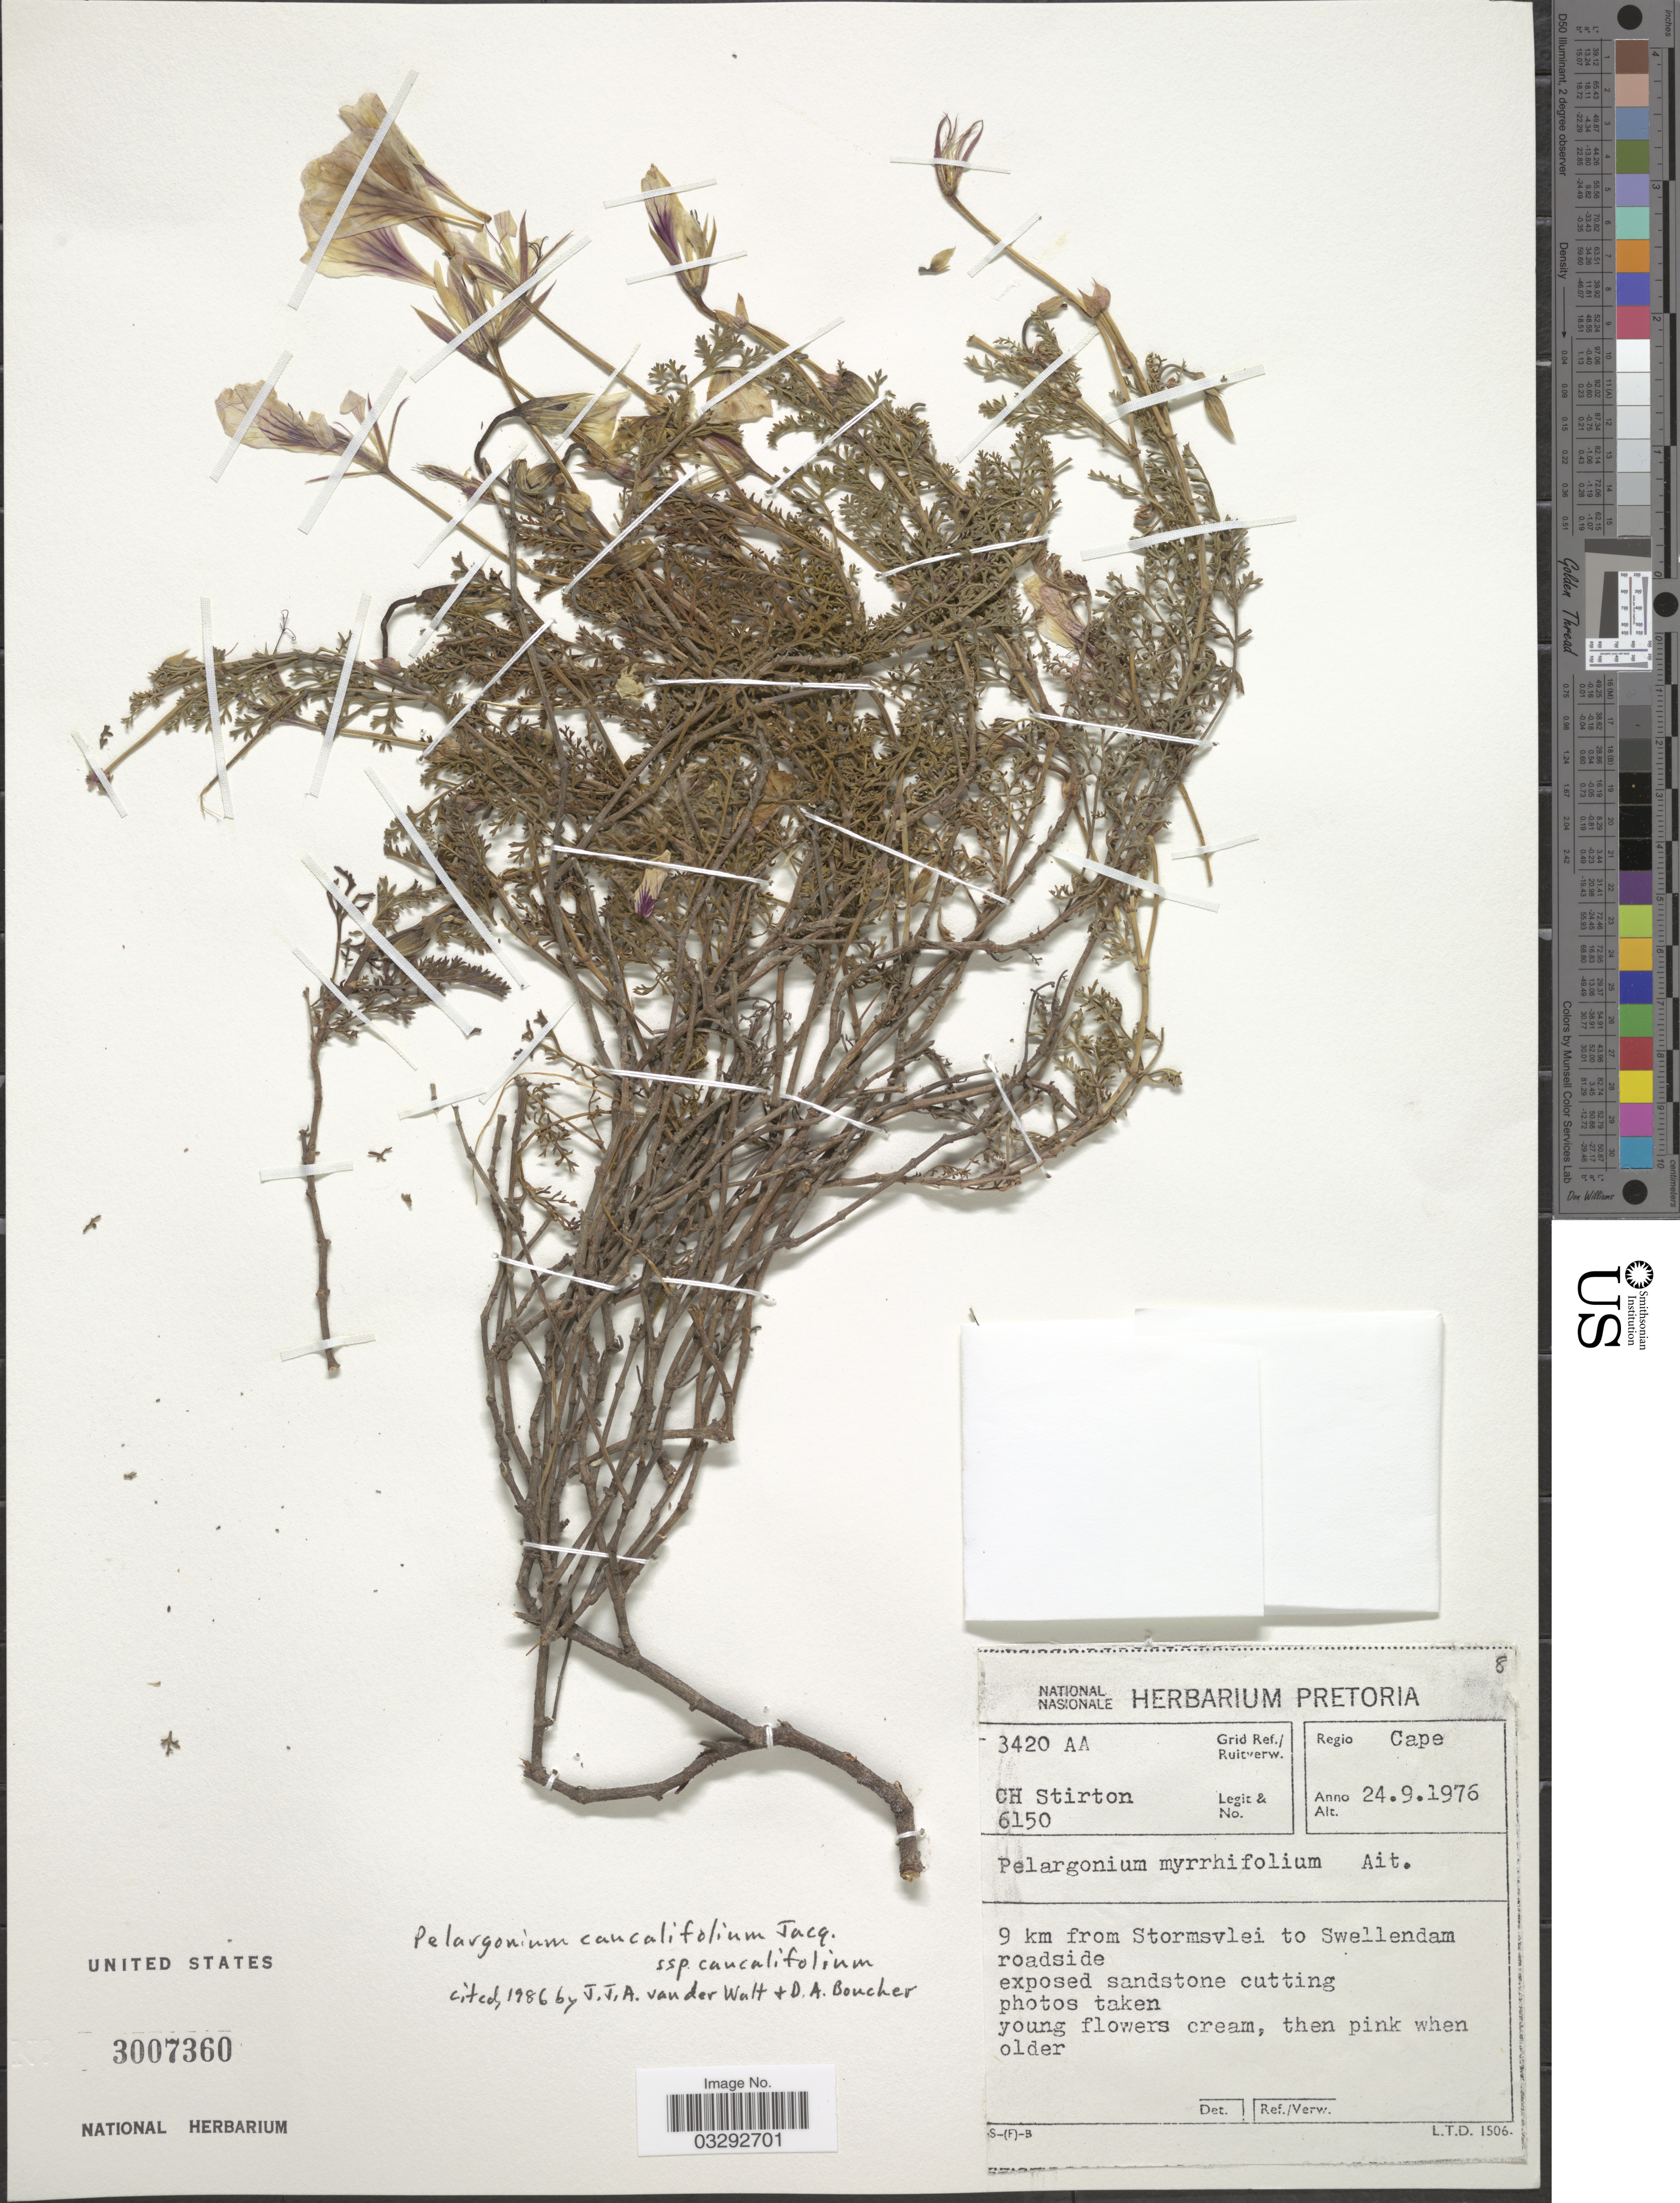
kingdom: Plantae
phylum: Tracheophyta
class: Magnoliopsida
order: Geraniales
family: Geraniaceae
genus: Pelargonium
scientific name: Pelargonium caucalifolium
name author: Jacq.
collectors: C. H. Stirton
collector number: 6150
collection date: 1976-09-24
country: South Africa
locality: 3420 AA Grid Ref. Regio Cape. 9 km from Stormsvlei to Swellendam.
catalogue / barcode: US 3007360